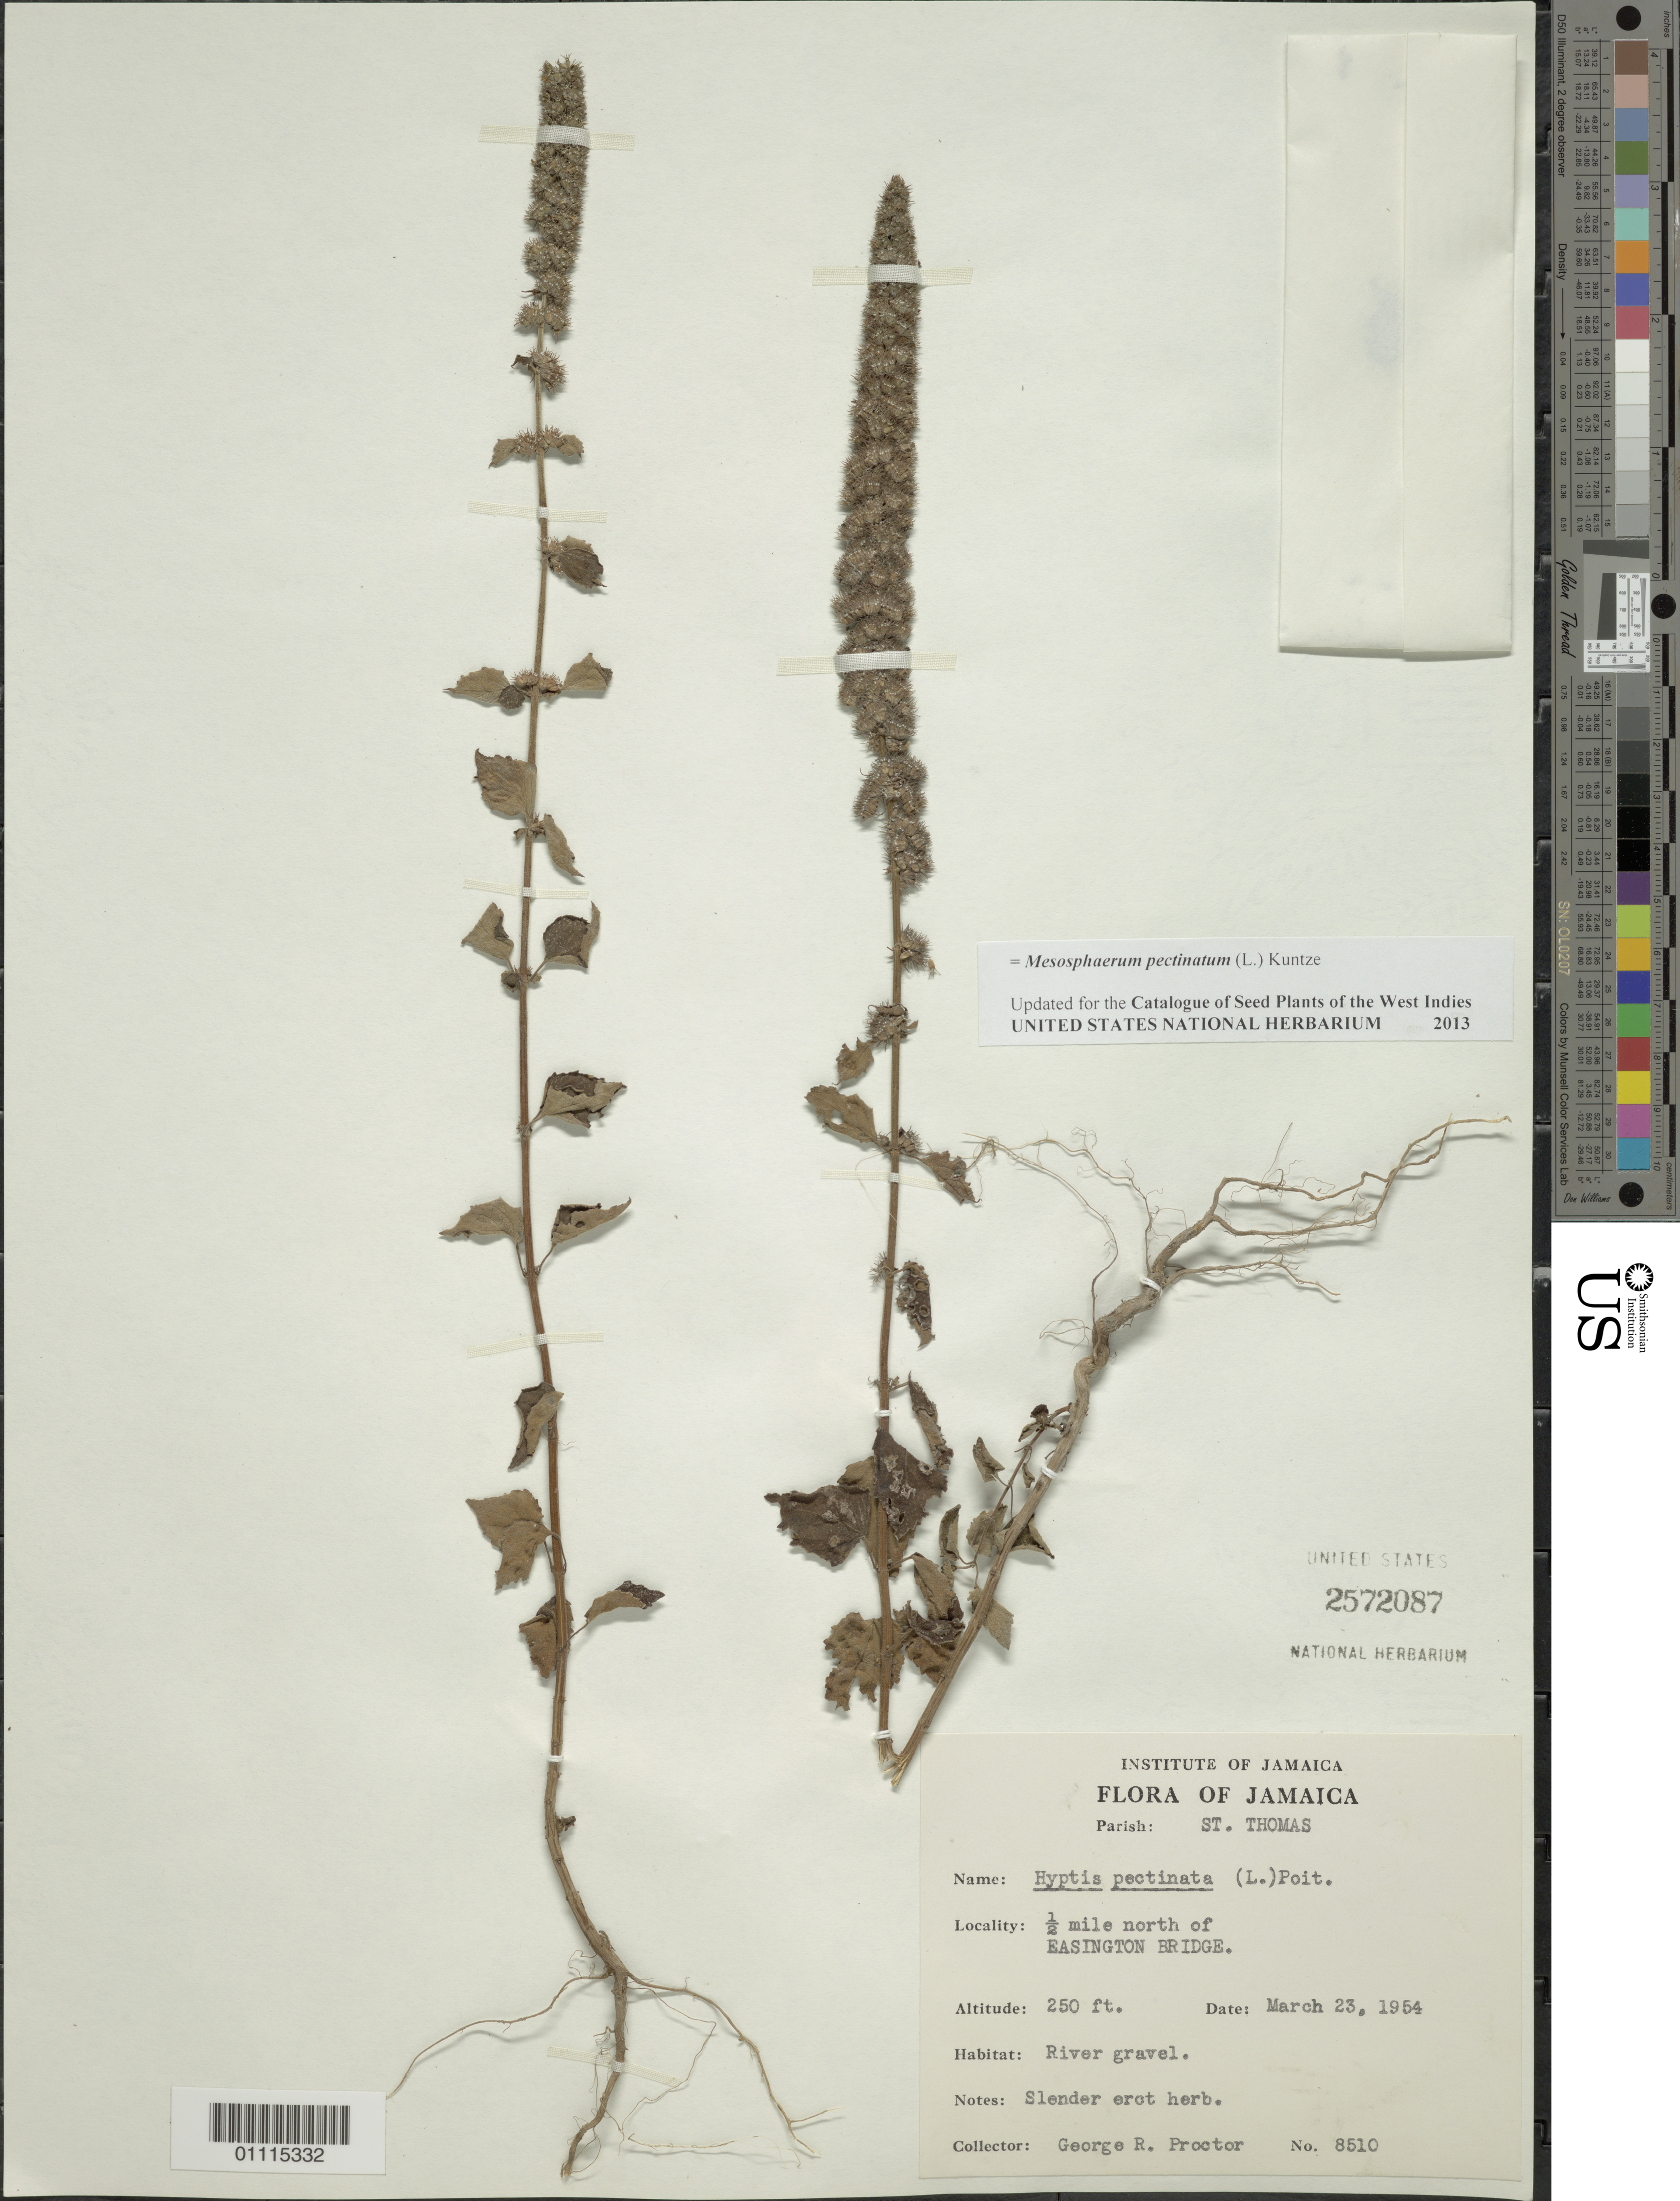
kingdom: Plantae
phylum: Tracheophyta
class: Magnoliopsida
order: Lamiales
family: Lamiaceae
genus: Mesosphaerum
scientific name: Mesosphaerum pectinatum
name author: (L.) Kuntze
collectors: G. R. Proctor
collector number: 8510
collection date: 1954-03-23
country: Jamaica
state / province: Saint Thomas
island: Greater Antilles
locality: Easington Bridge, 0.5 mile north of.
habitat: River gravel.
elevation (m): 76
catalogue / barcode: US 2572087